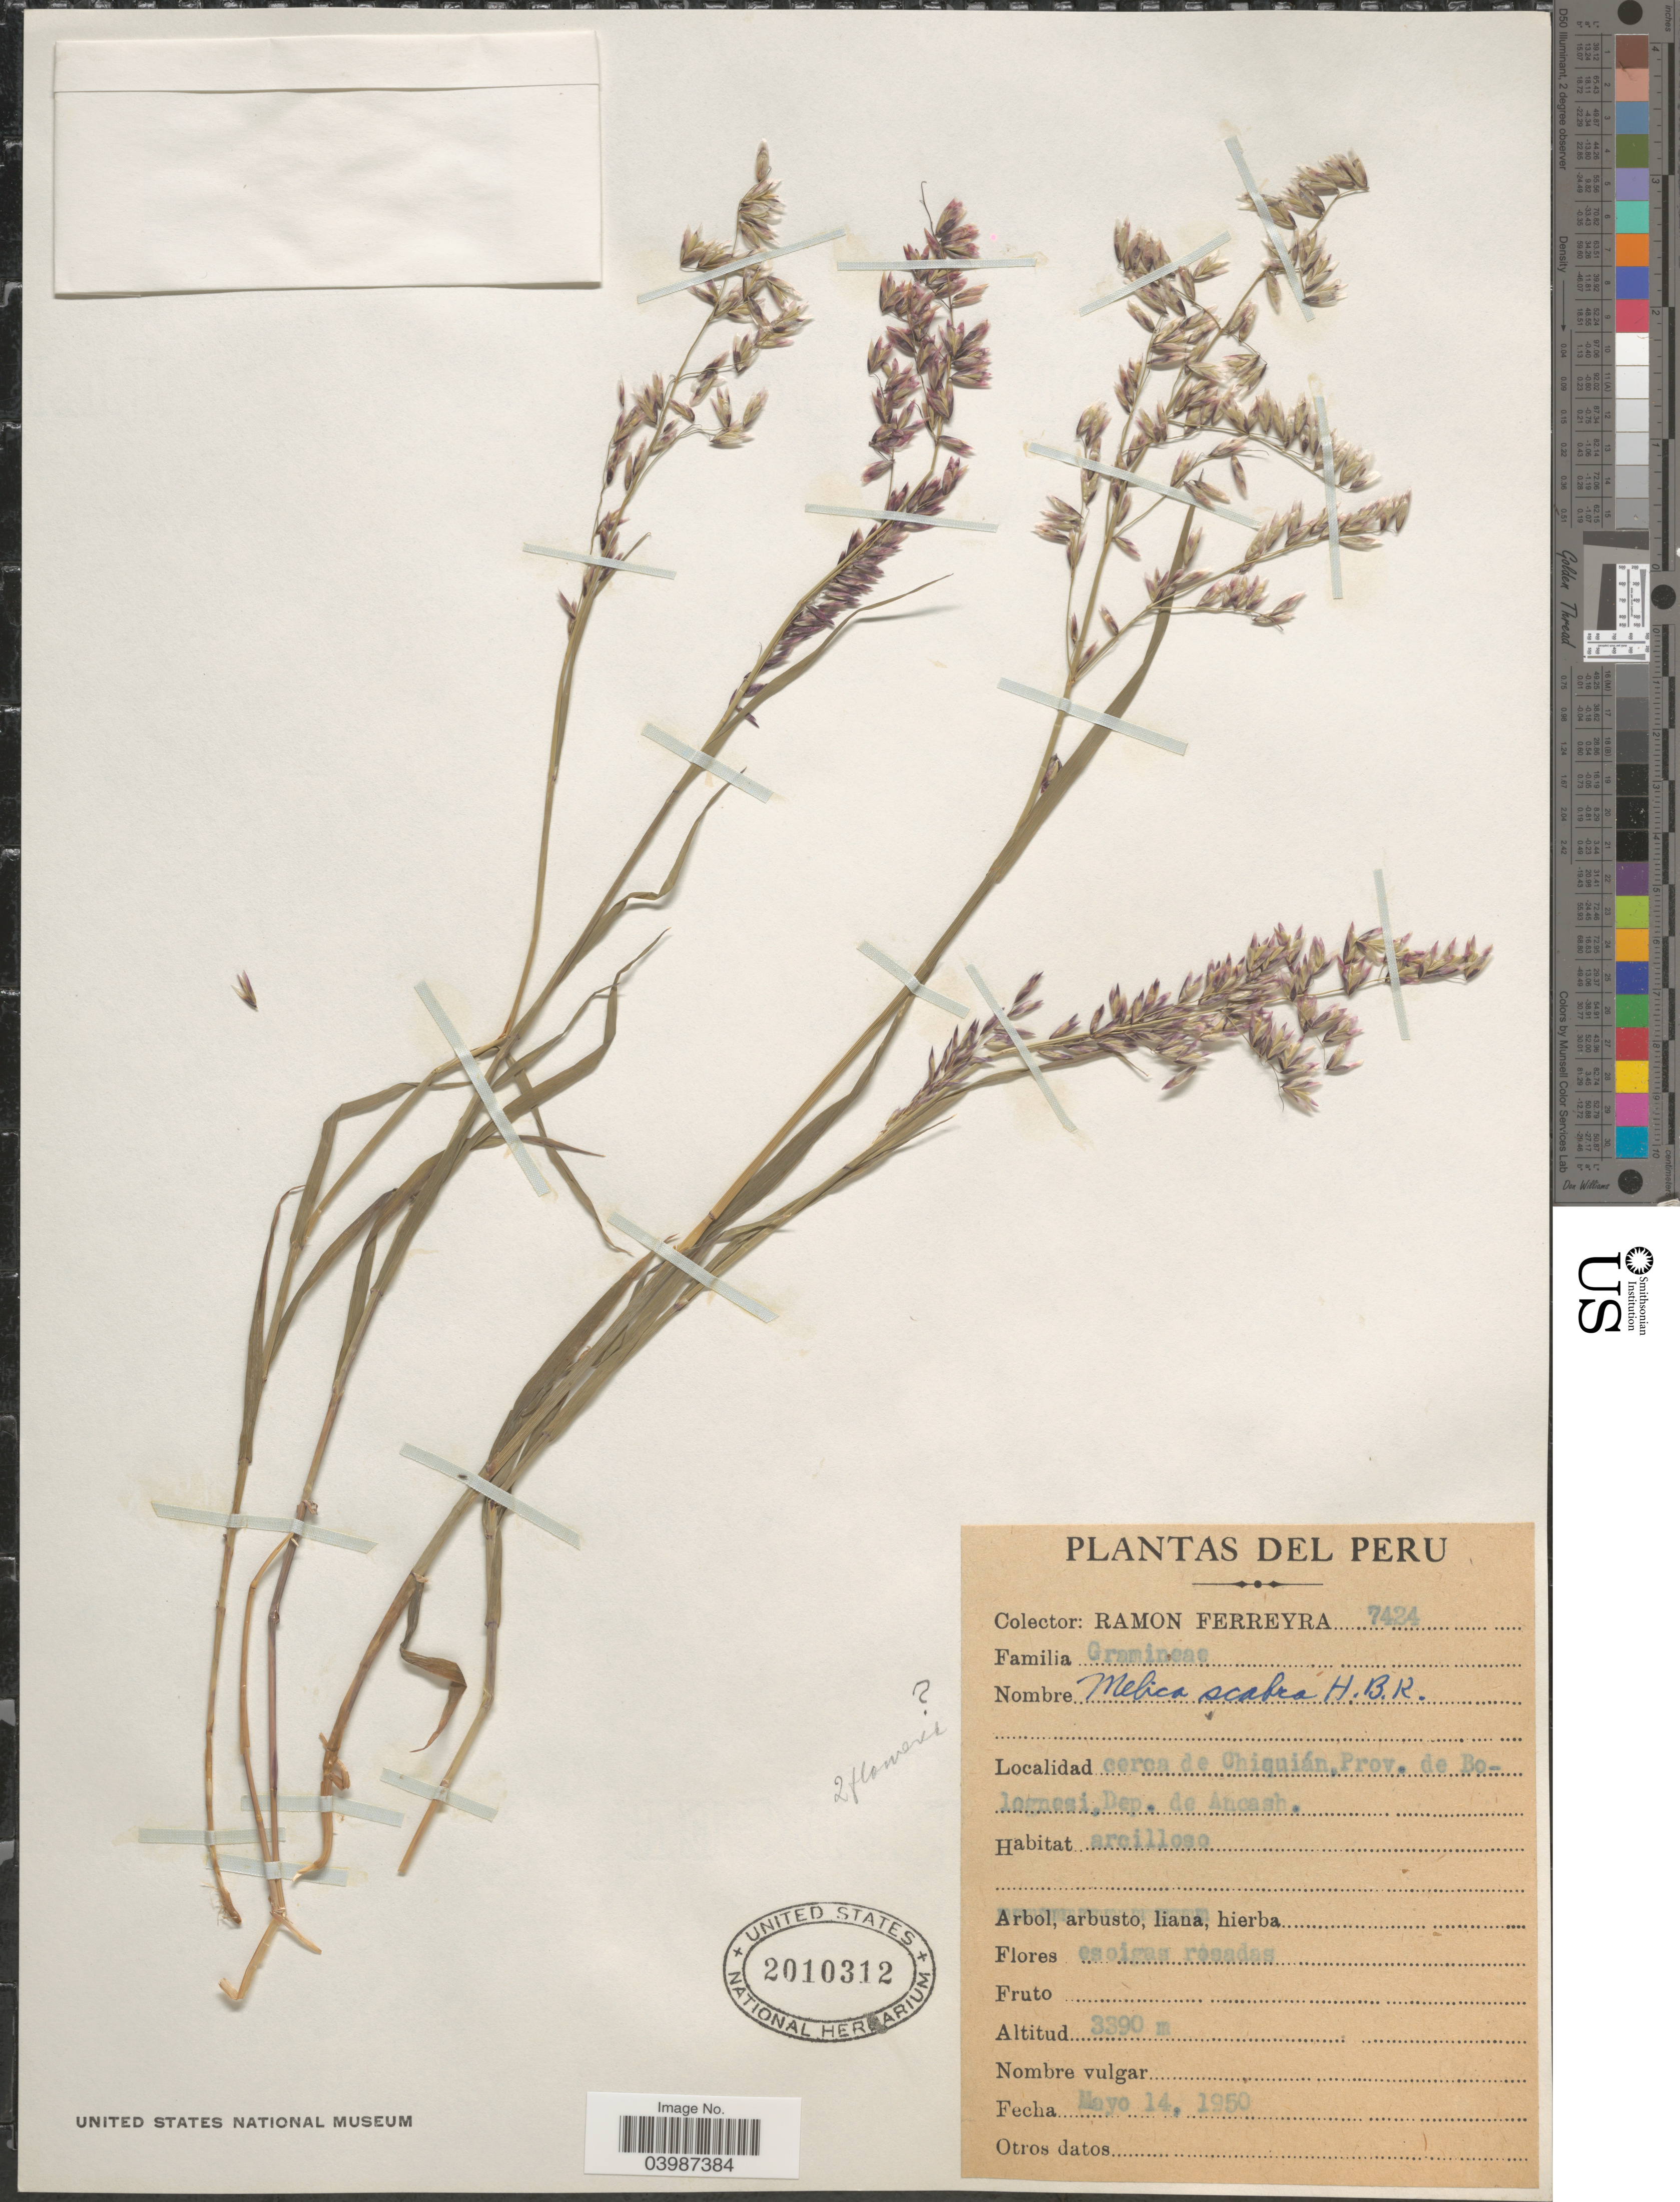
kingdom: Plantae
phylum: Tracheophyta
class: Liliopsida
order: Poales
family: Poaceae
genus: Melica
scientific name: Melica scabra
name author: Kunth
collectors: R. A. Ferreyra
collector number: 7424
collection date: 1950-05-14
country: Peru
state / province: Ancash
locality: Cerca de Chiquián, Prov. de Bolognesi, Dep. de Ancash.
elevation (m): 3390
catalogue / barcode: US 2010312